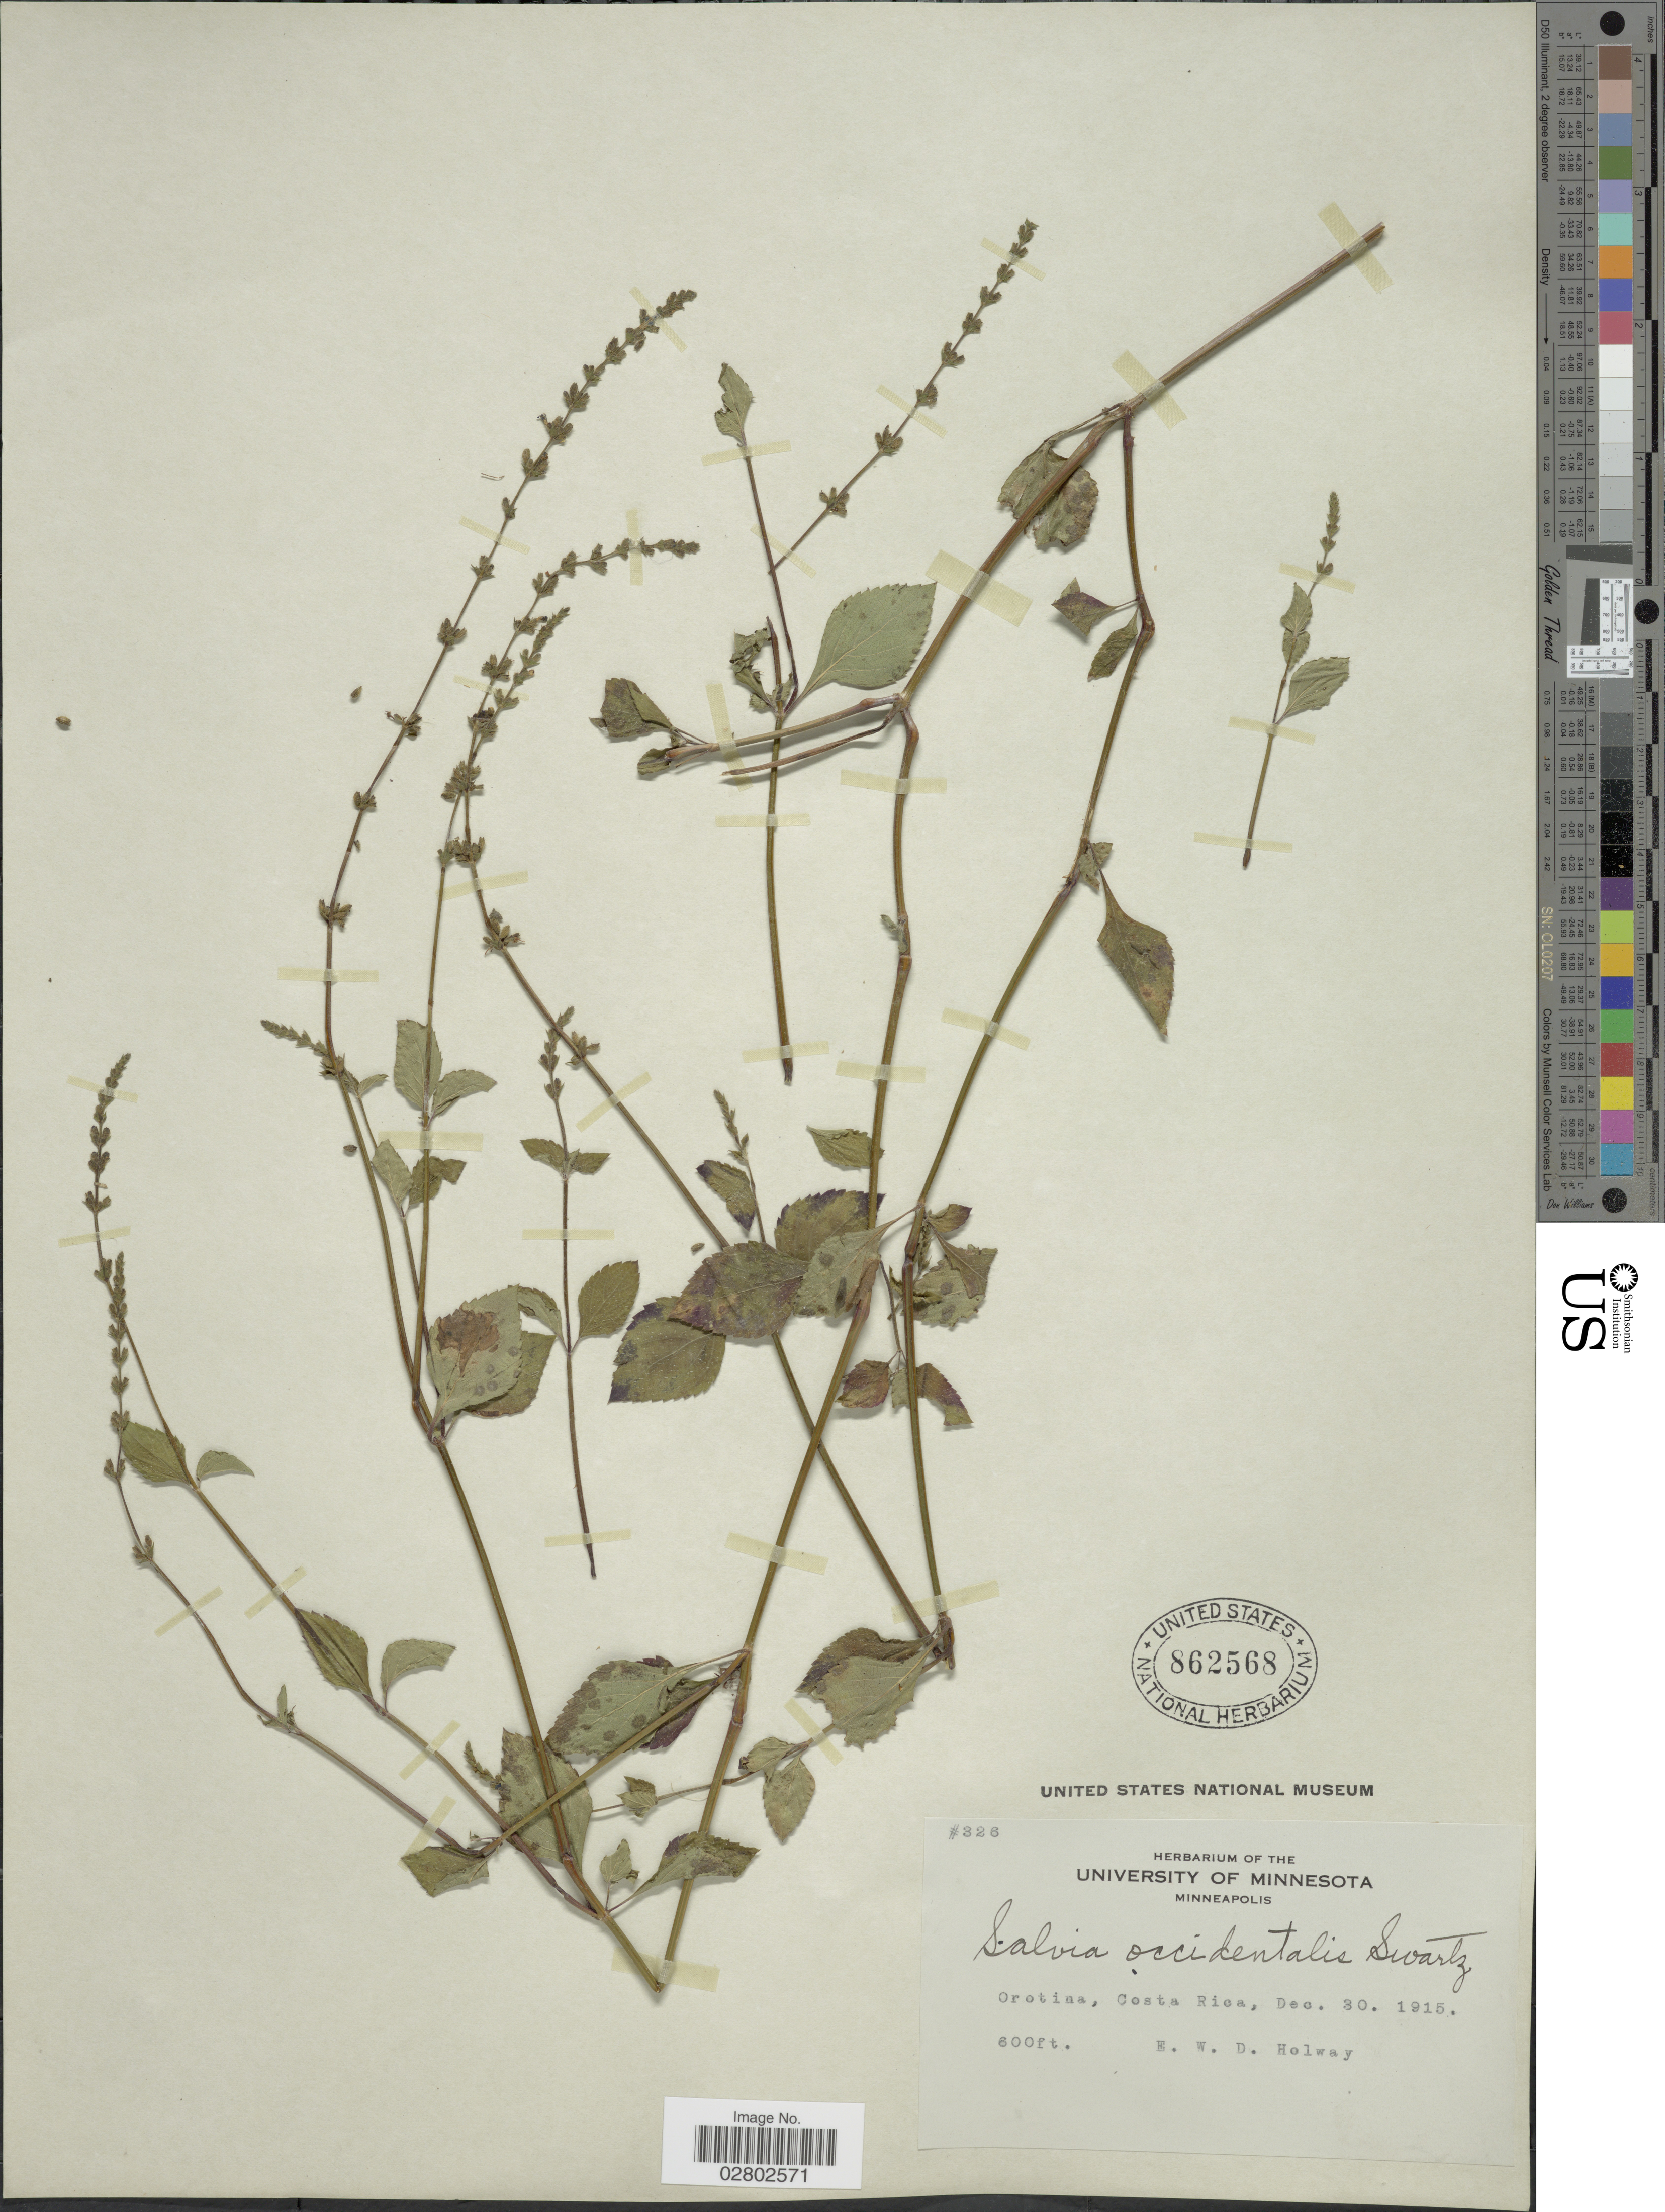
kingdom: Plantae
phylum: Tracheophyta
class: Magnoliopsida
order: Lamiales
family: Lamiaceae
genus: Salvia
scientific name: Salvia occidentalis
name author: Sw.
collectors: E. W. D. Holway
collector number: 326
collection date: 1915-12-30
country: Costa Rica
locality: Orotina.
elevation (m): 183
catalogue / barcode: US 862568